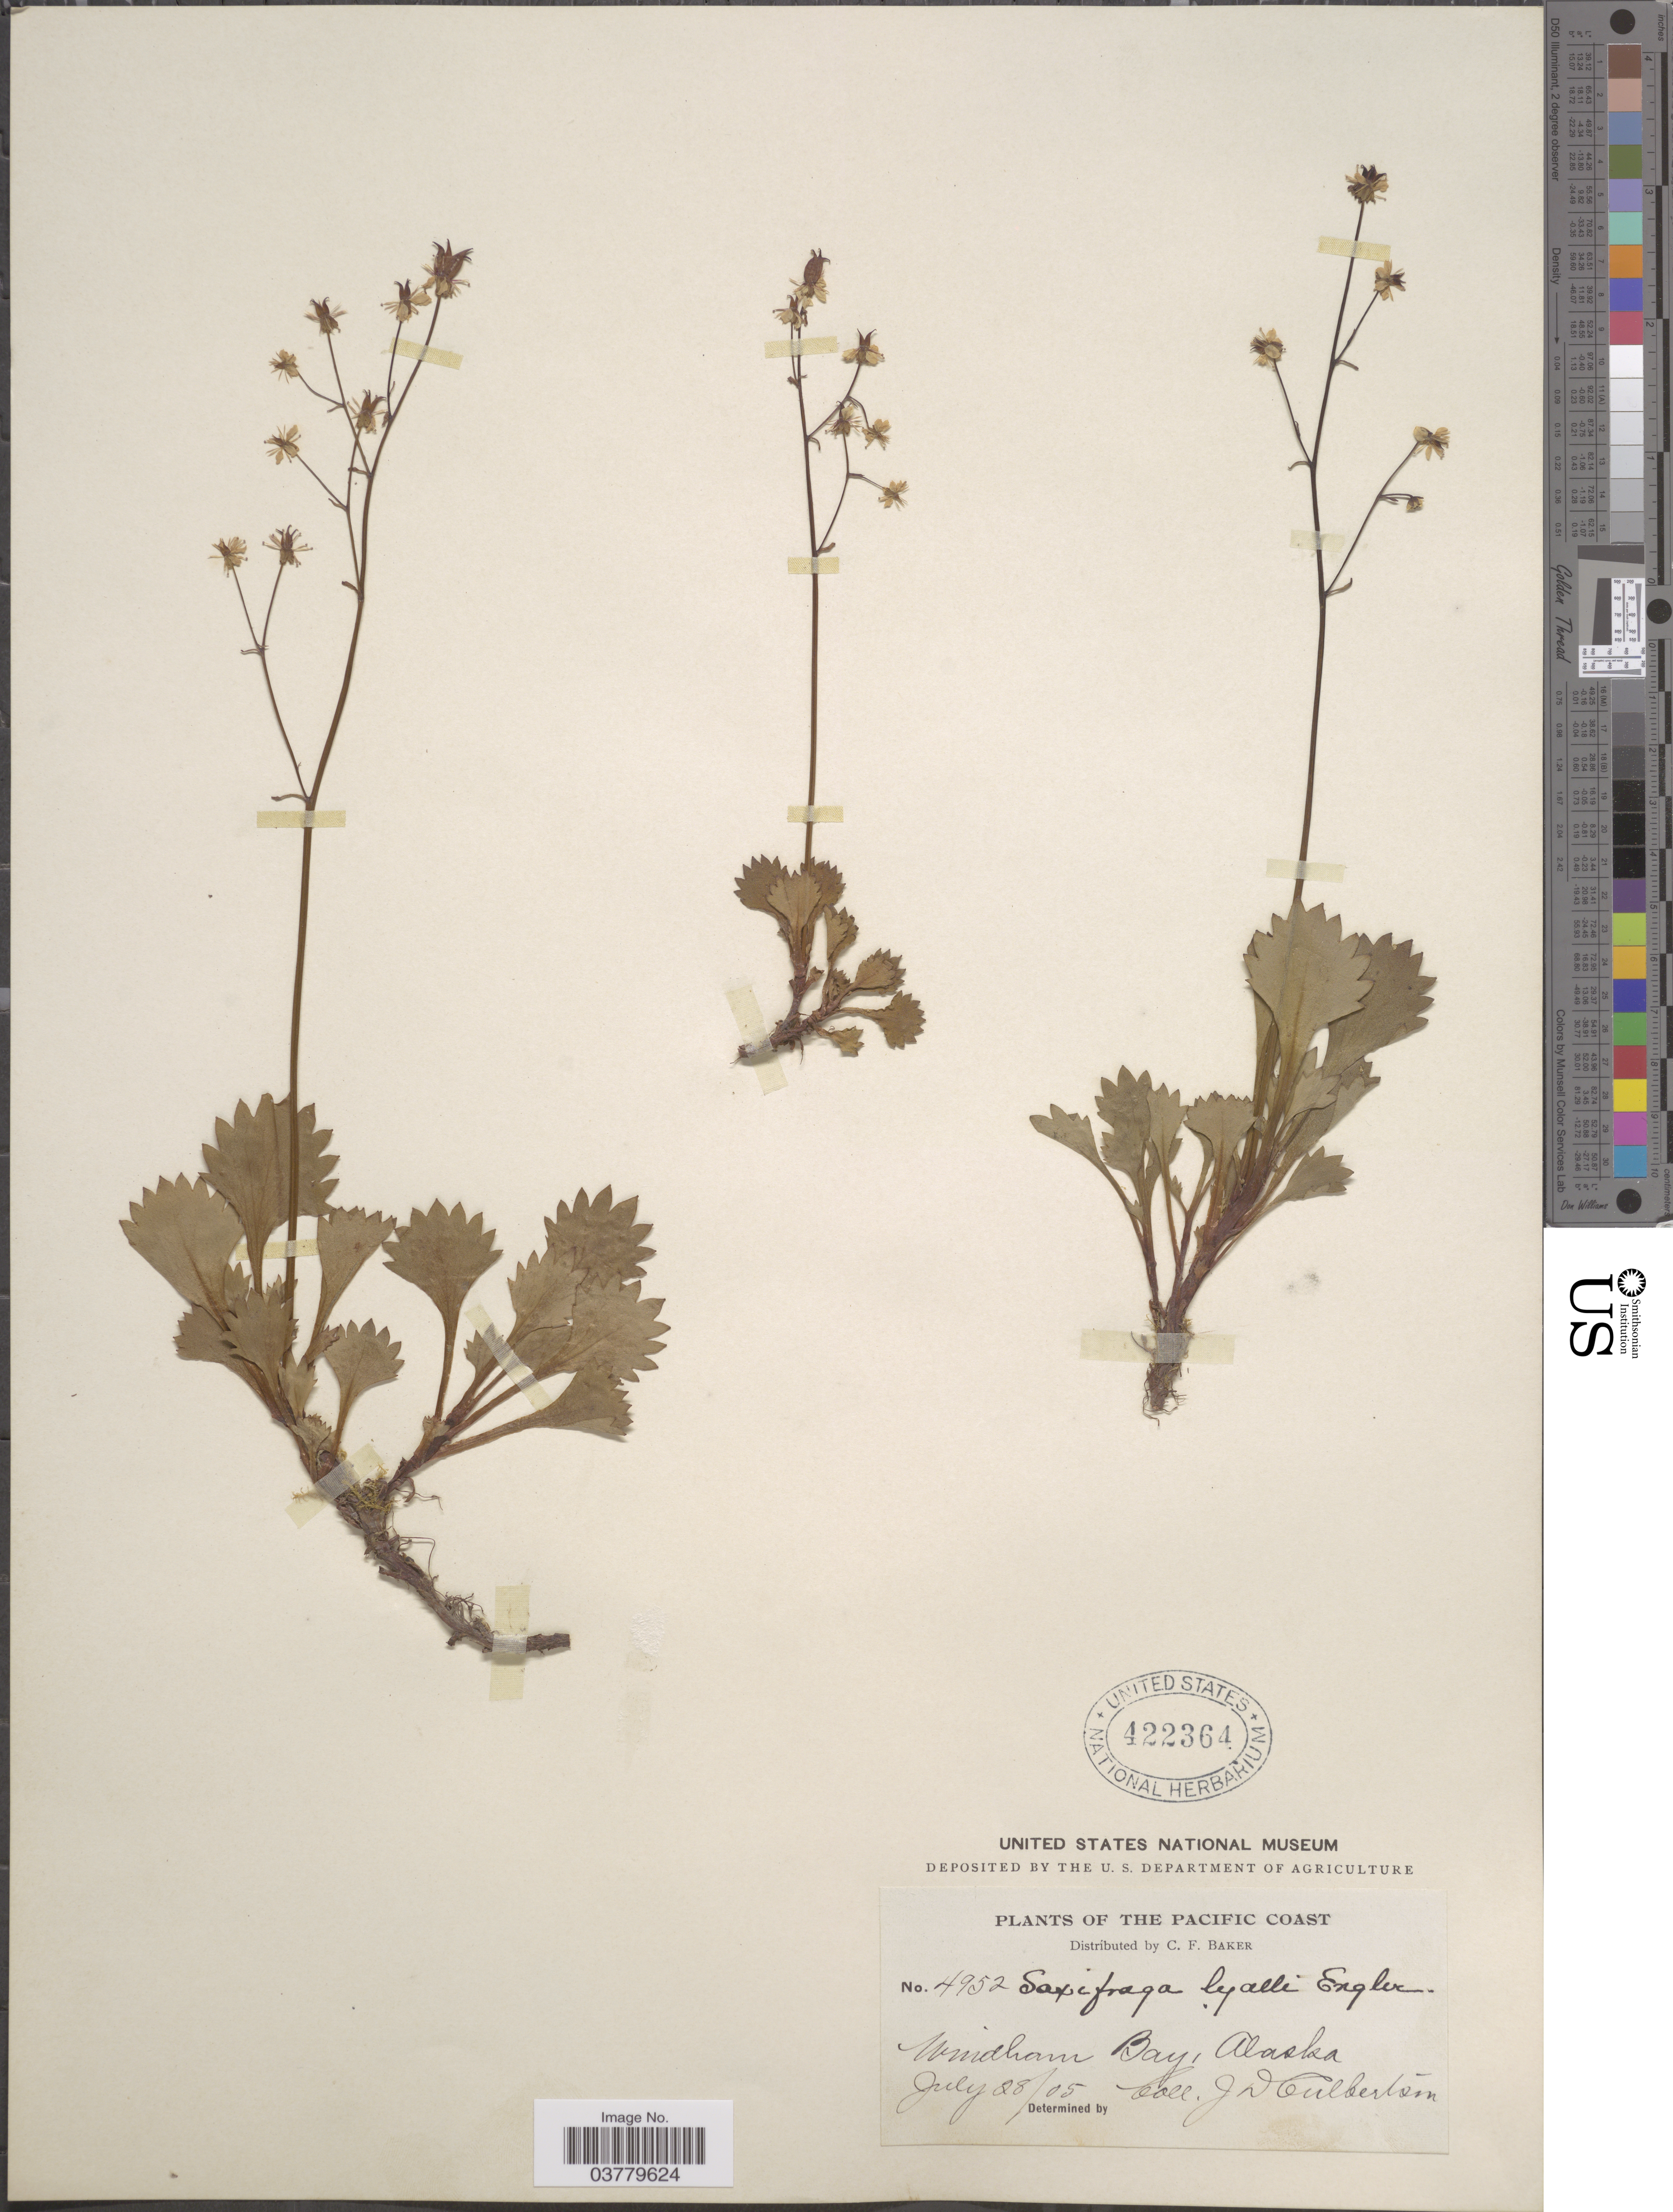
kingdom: Plantae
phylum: Tracheophyta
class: Magnoliopsida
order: Saxifragales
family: Saxifragaceae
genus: Micranthes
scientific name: Micranthes lyalii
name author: (Engl.) Small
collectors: J. Culbertson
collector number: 4952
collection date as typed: Transcribed d/m/y: 28/7/5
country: United States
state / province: Alaska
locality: The Pacific Coast. Windham Bay.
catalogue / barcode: US 422364